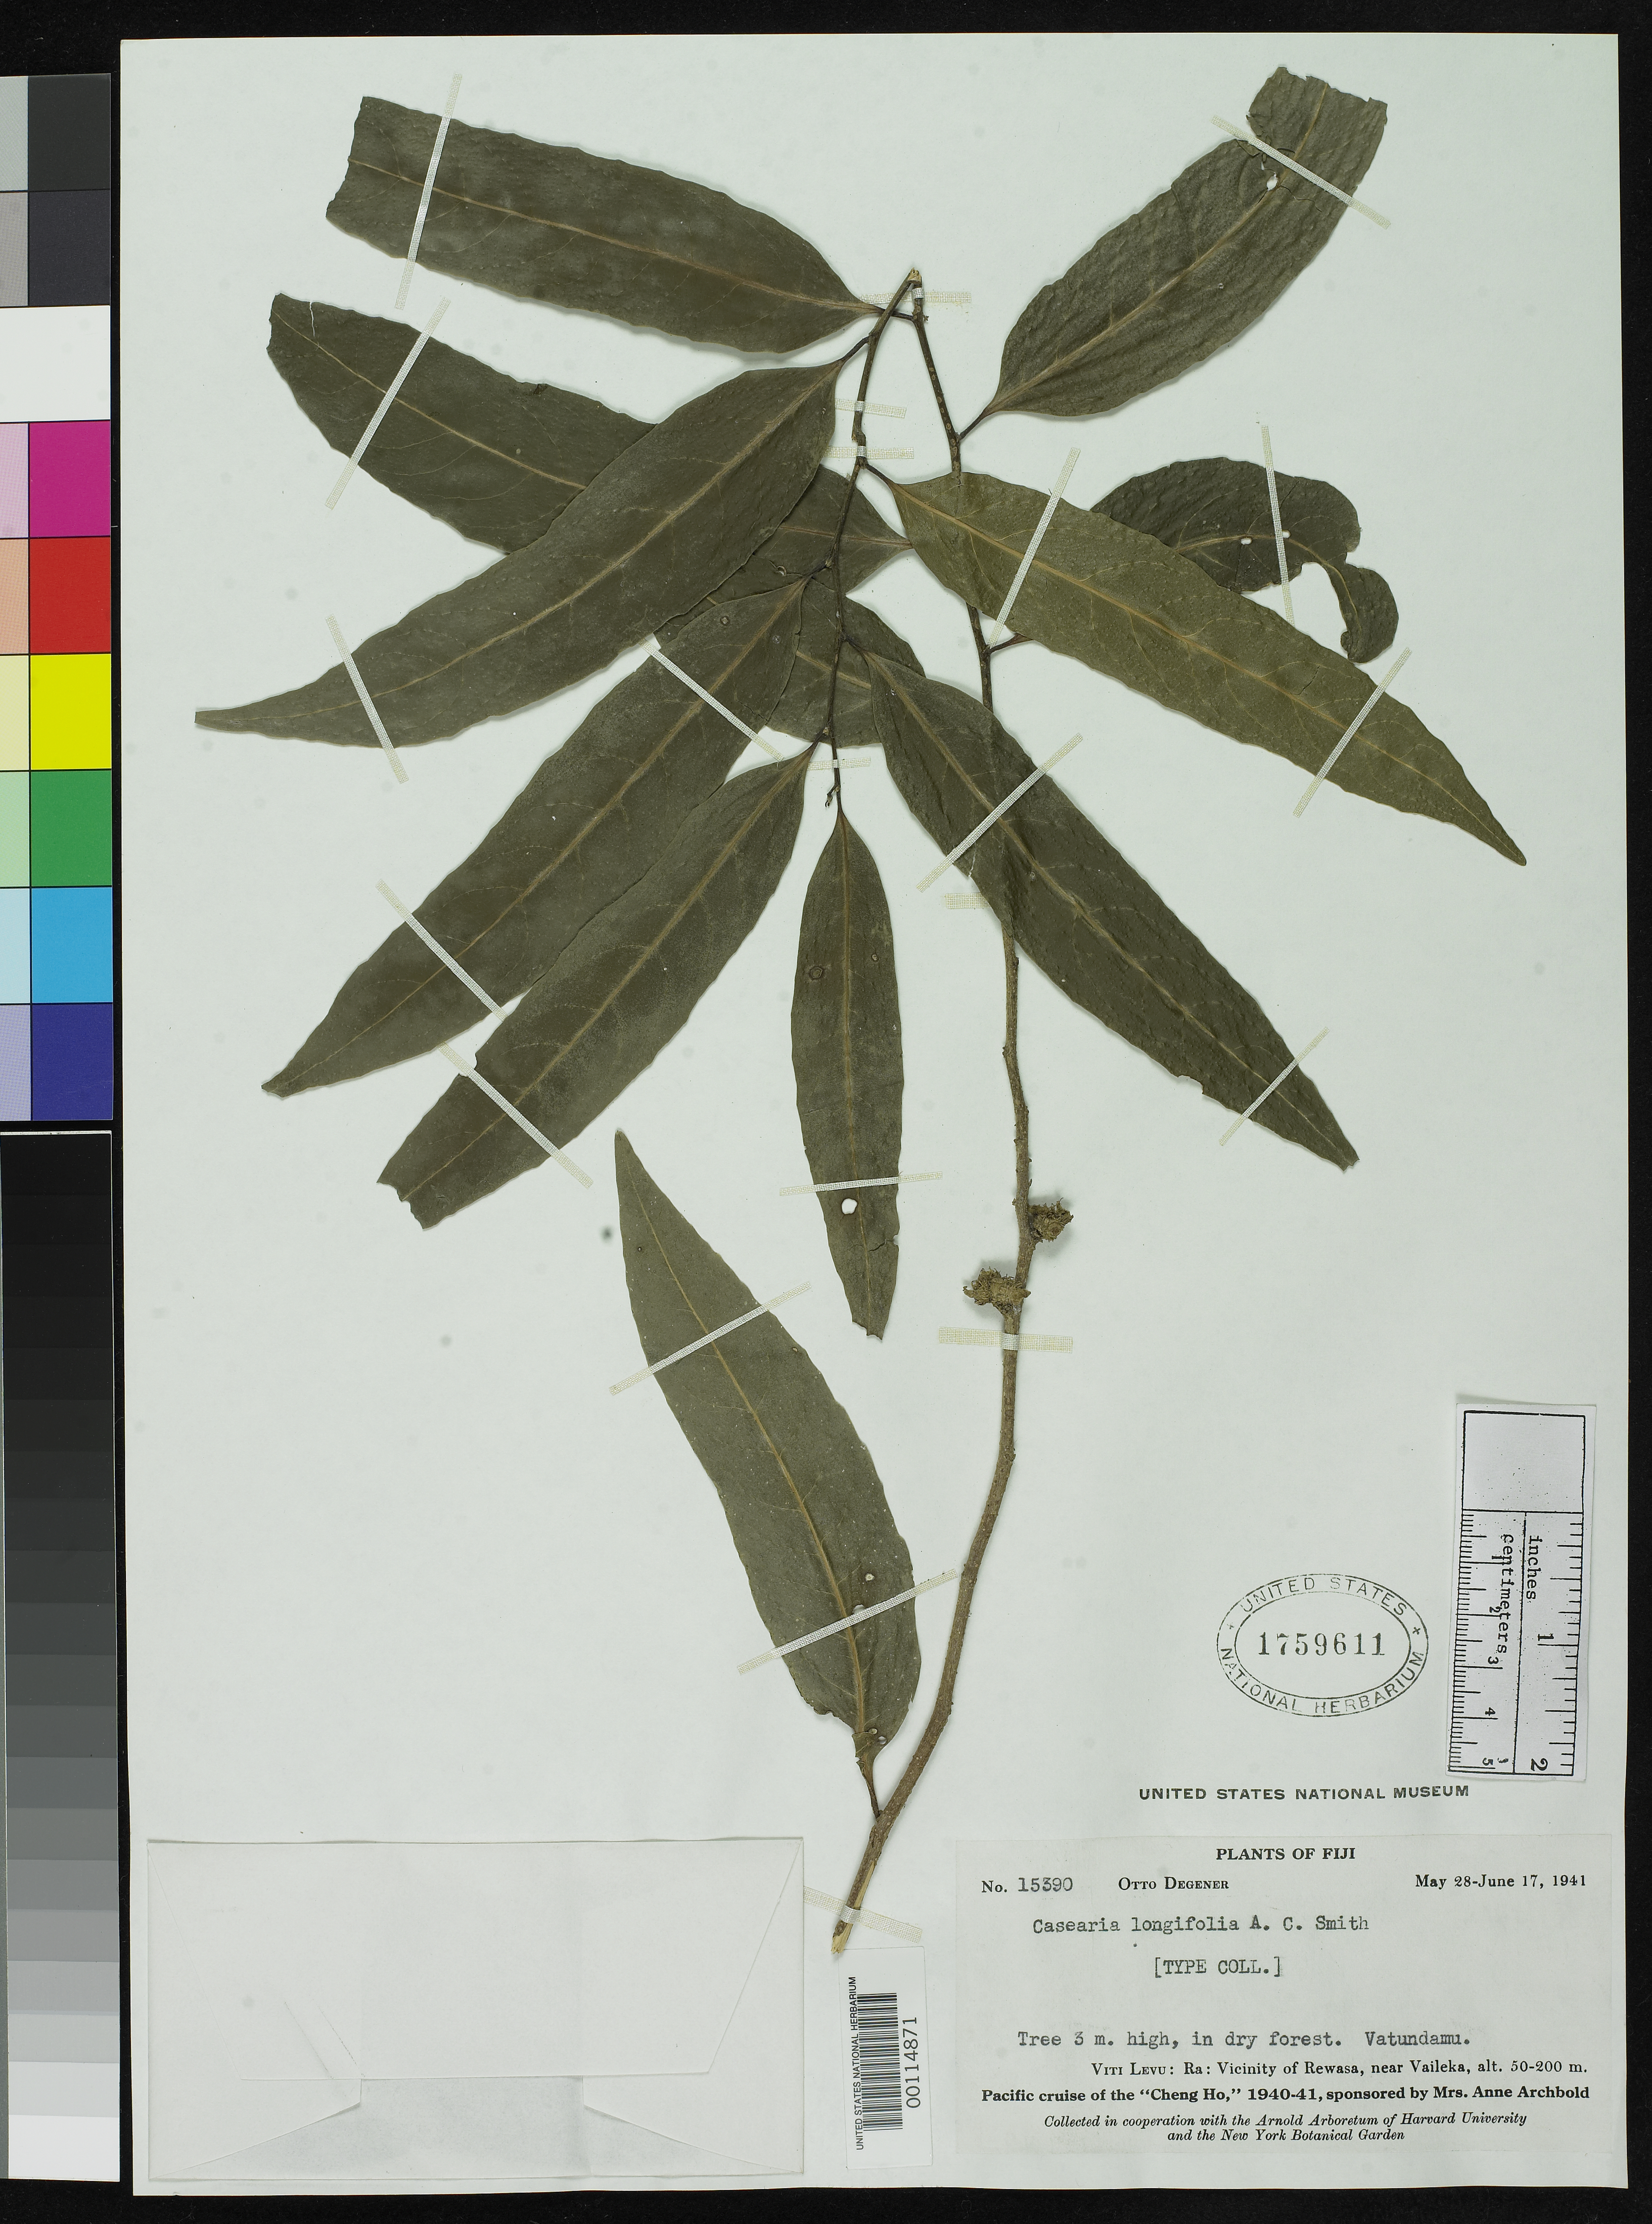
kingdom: Plantae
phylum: Tracheophyta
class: Magnoliopsida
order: Malpighiales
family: Salicaceae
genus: Casearia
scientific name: Casearia longifolia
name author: A.C. Sm.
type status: Isotype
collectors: O. Degener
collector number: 15390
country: Fiji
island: Viti Levu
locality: Ra, Vatundamu. [Viti Levu Group]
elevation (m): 50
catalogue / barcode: US 1759611